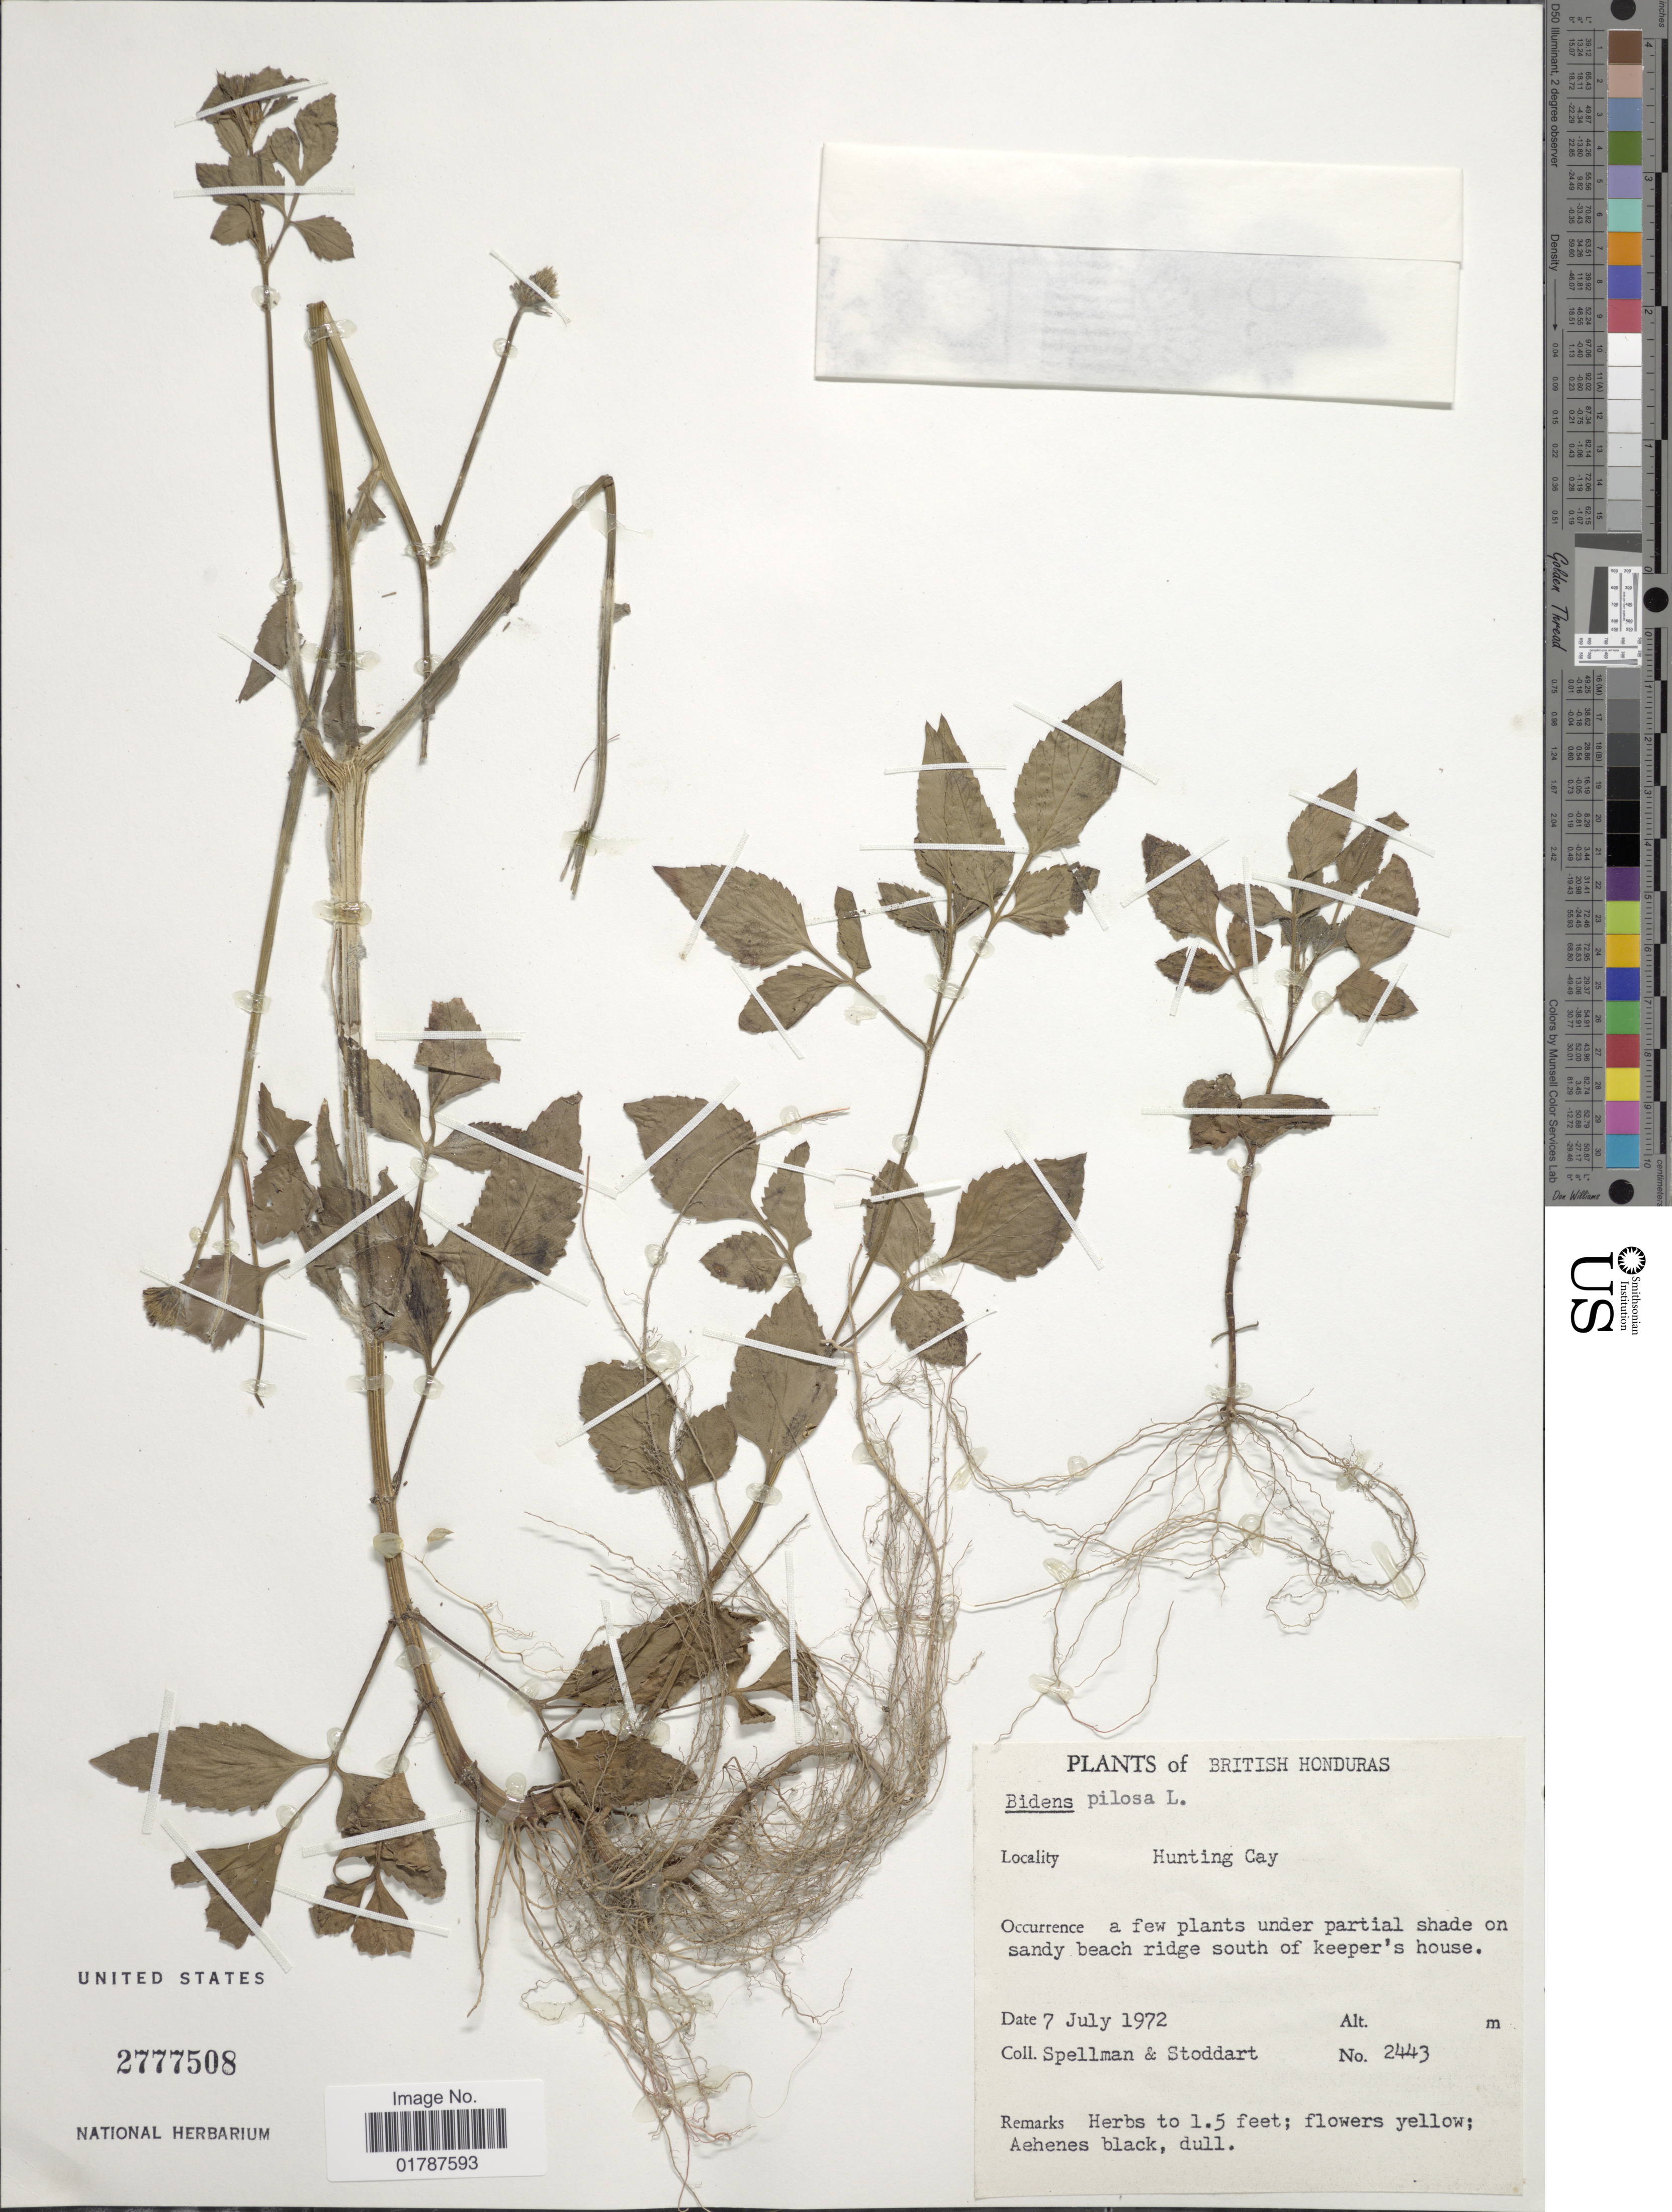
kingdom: Plantae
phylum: Tracheophyta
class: Magnoliopsida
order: Asterales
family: Asteraceae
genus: Bidens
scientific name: Bidens pilosa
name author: L.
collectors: Spellman, -- & -. Stoddart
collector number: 2443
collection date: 1972-07-07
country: Belize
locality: Hunting Cay, a few plants under partial shade on sandy beach ridge south of keeper's house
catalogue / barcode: US 2777508